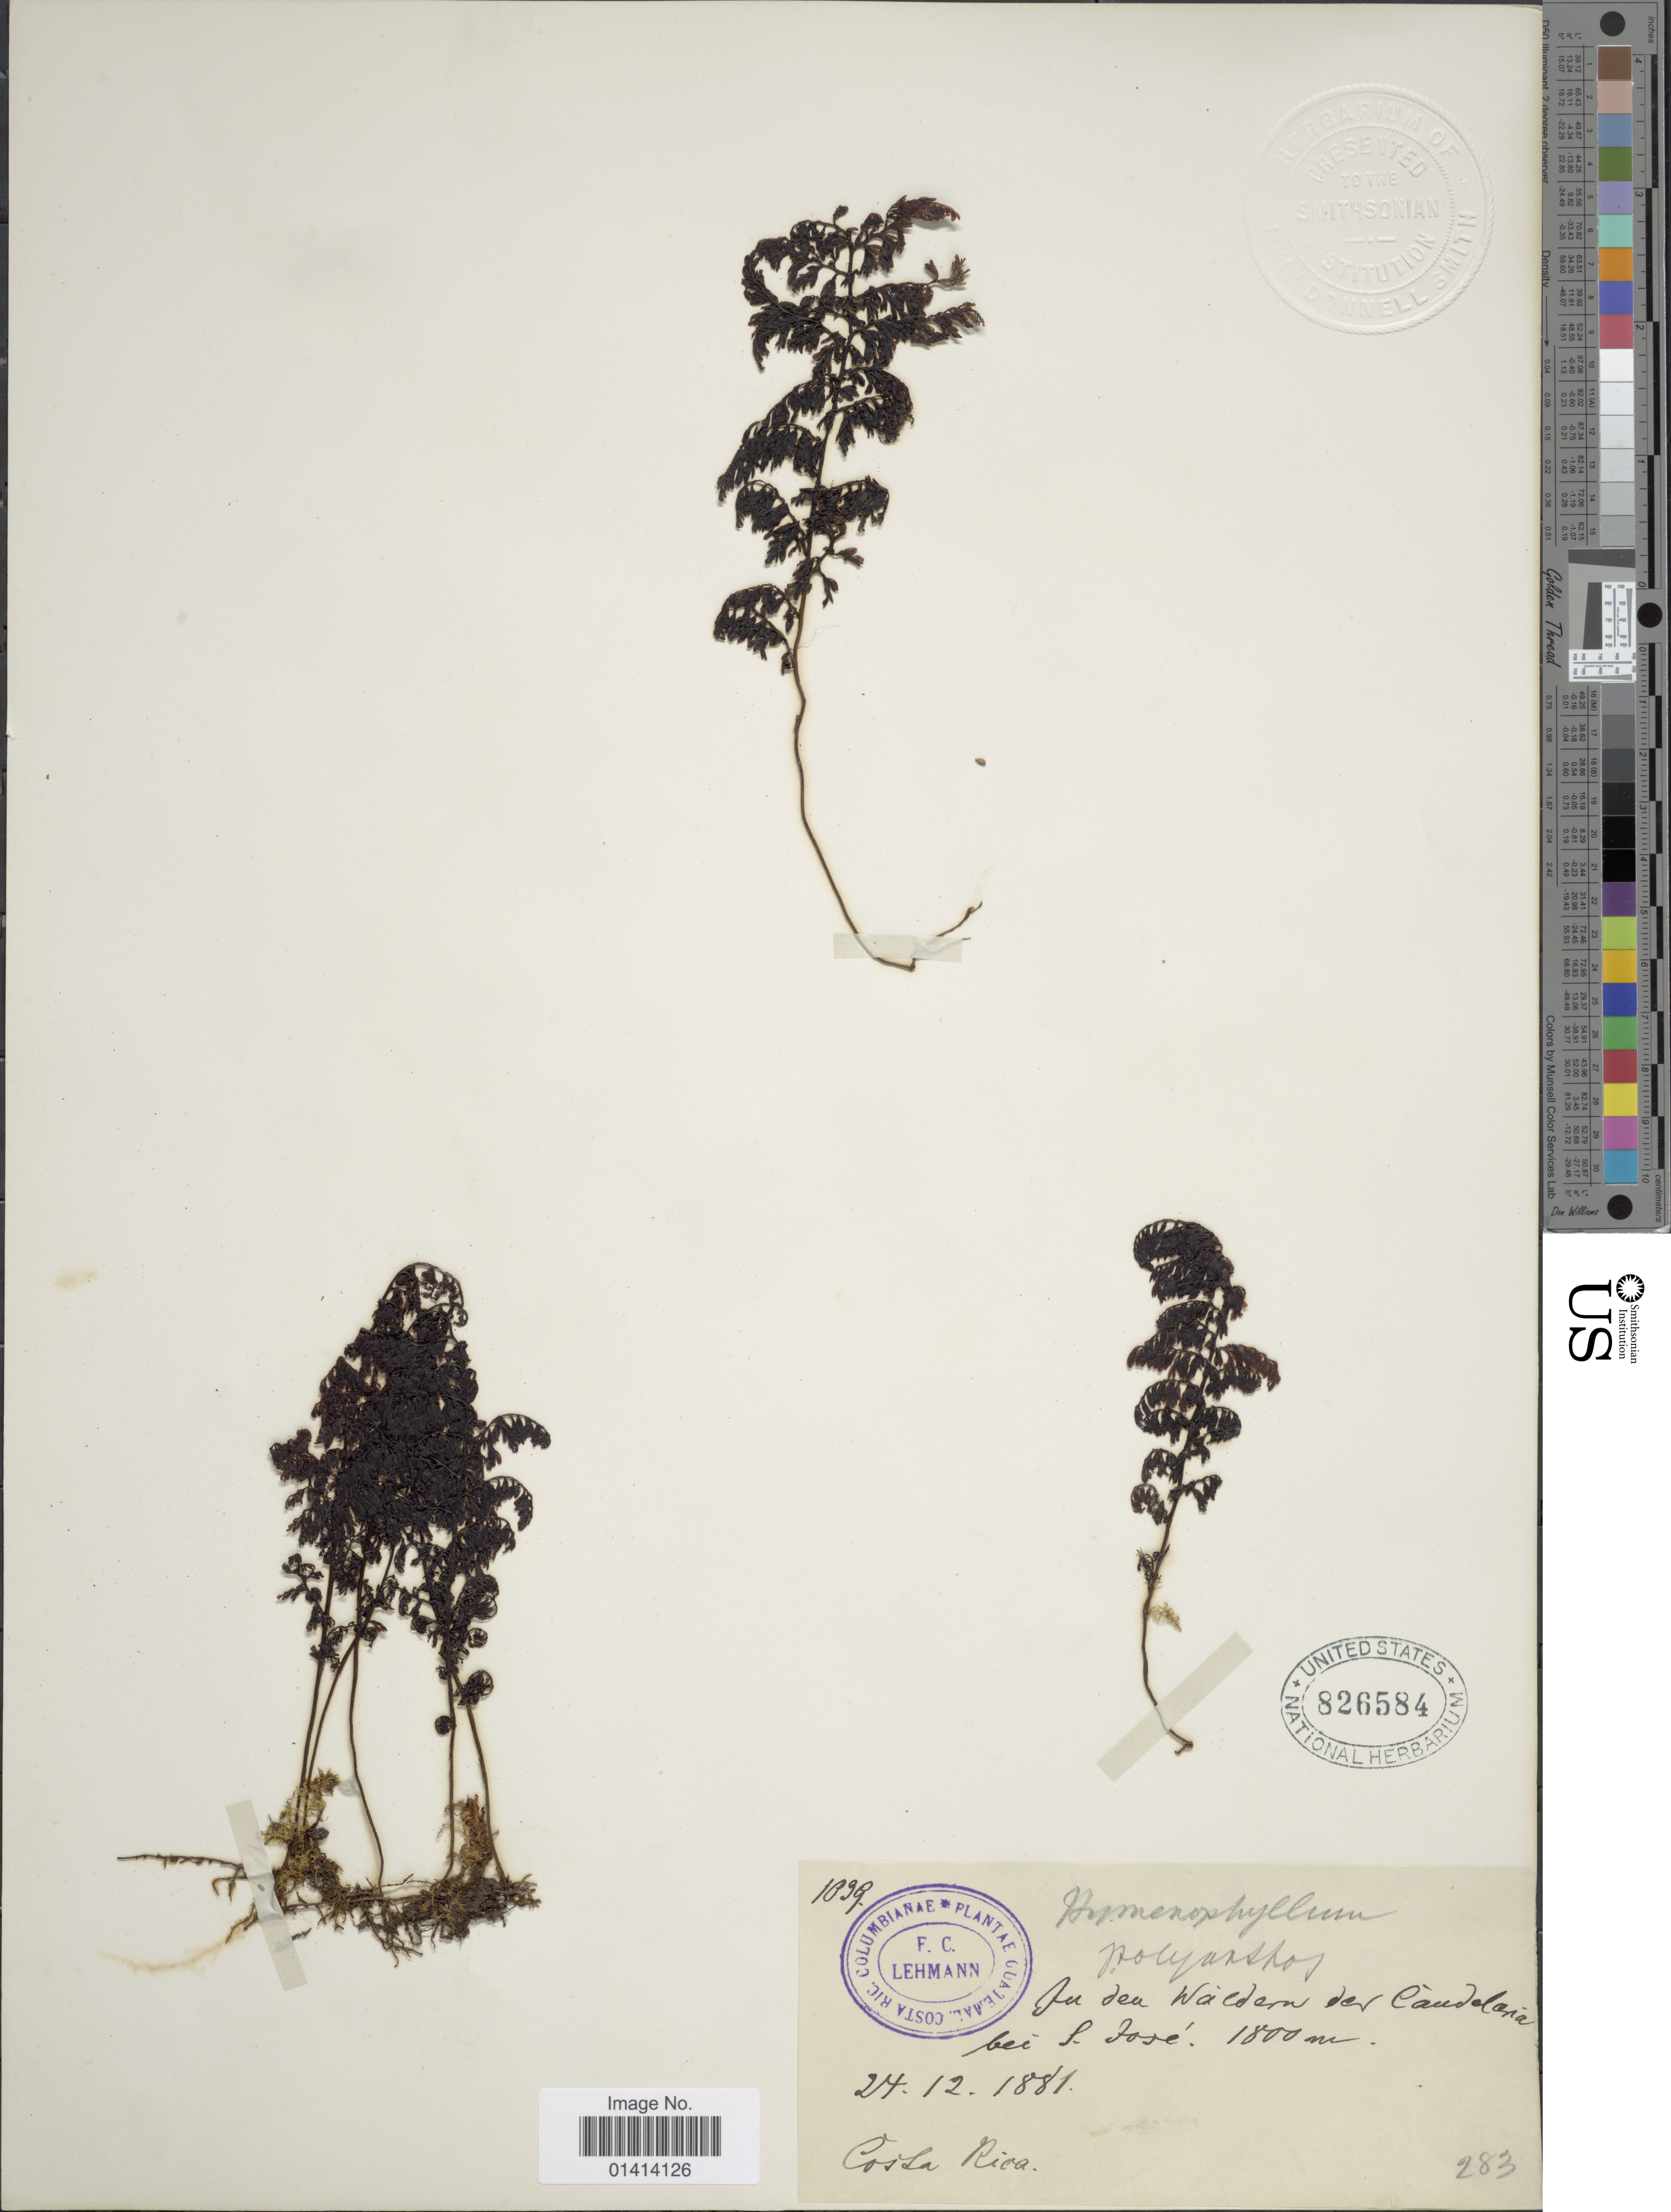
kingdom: Plantae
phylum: Tracheophyta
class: Polypodiopsida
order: Hymenophyllales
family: Hymenophyllaceae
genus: Hymenophyllum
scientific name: Hymenophyllum myriocarpum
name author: Hook.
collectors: F. C. Lehmann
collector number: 1039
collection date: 1881-12-24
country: Costa Rica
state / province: San José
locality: In den Walden der Canolaria be S. José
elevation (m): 1800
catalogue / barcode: US 826584